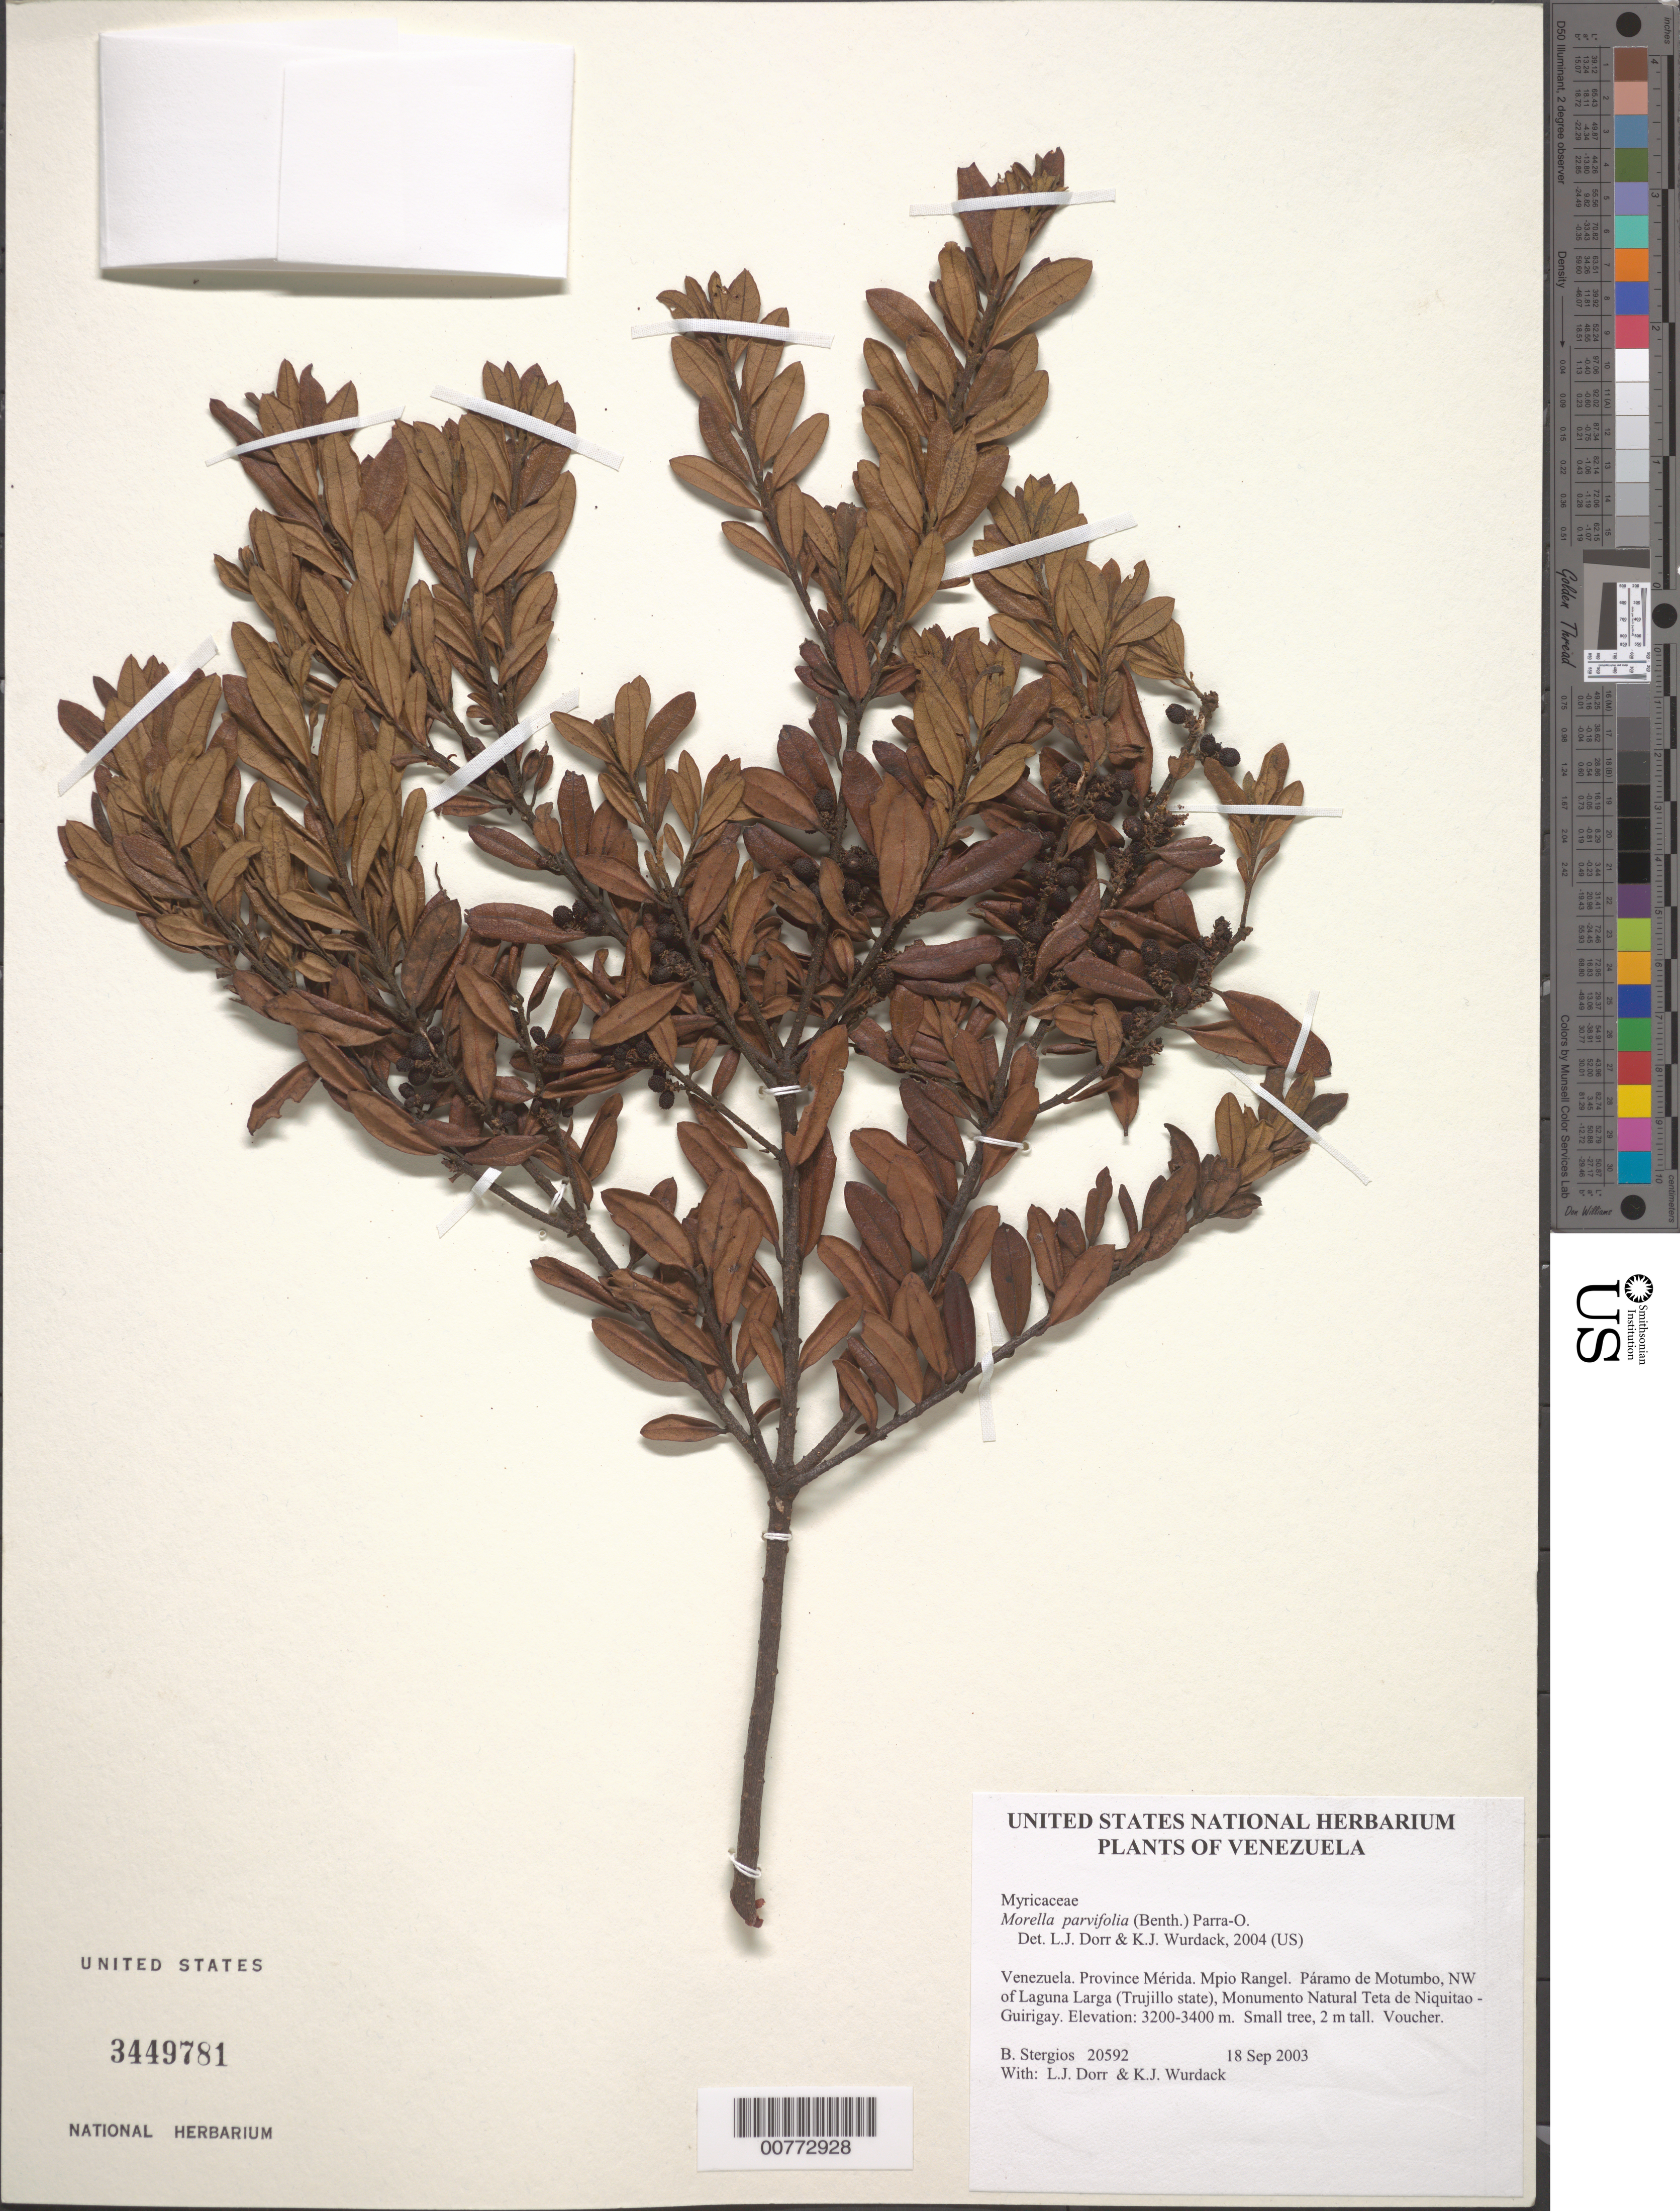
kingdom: Plantae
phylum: Tracheophyta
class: Magnoliopsida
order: Fagales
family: Myricaceae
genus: Morella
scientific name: Morella parvifolia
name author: (Benth.) Parra-Os.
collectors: B. G. Stergios, L. J. Dorr & K. Wurdack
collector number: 20592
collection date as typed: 18 Sep 2003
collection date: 2003-09-18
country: Venezuela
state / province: Mérida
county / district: Rangel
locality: Páramo de Motumbo, NW of Laguna Larga (Trujillo state), Monumento Natural Teta de Niquitao - Guirigay.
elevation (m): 3200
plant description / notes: CTES, F, NY, PORT, US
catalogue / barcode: US 3449781